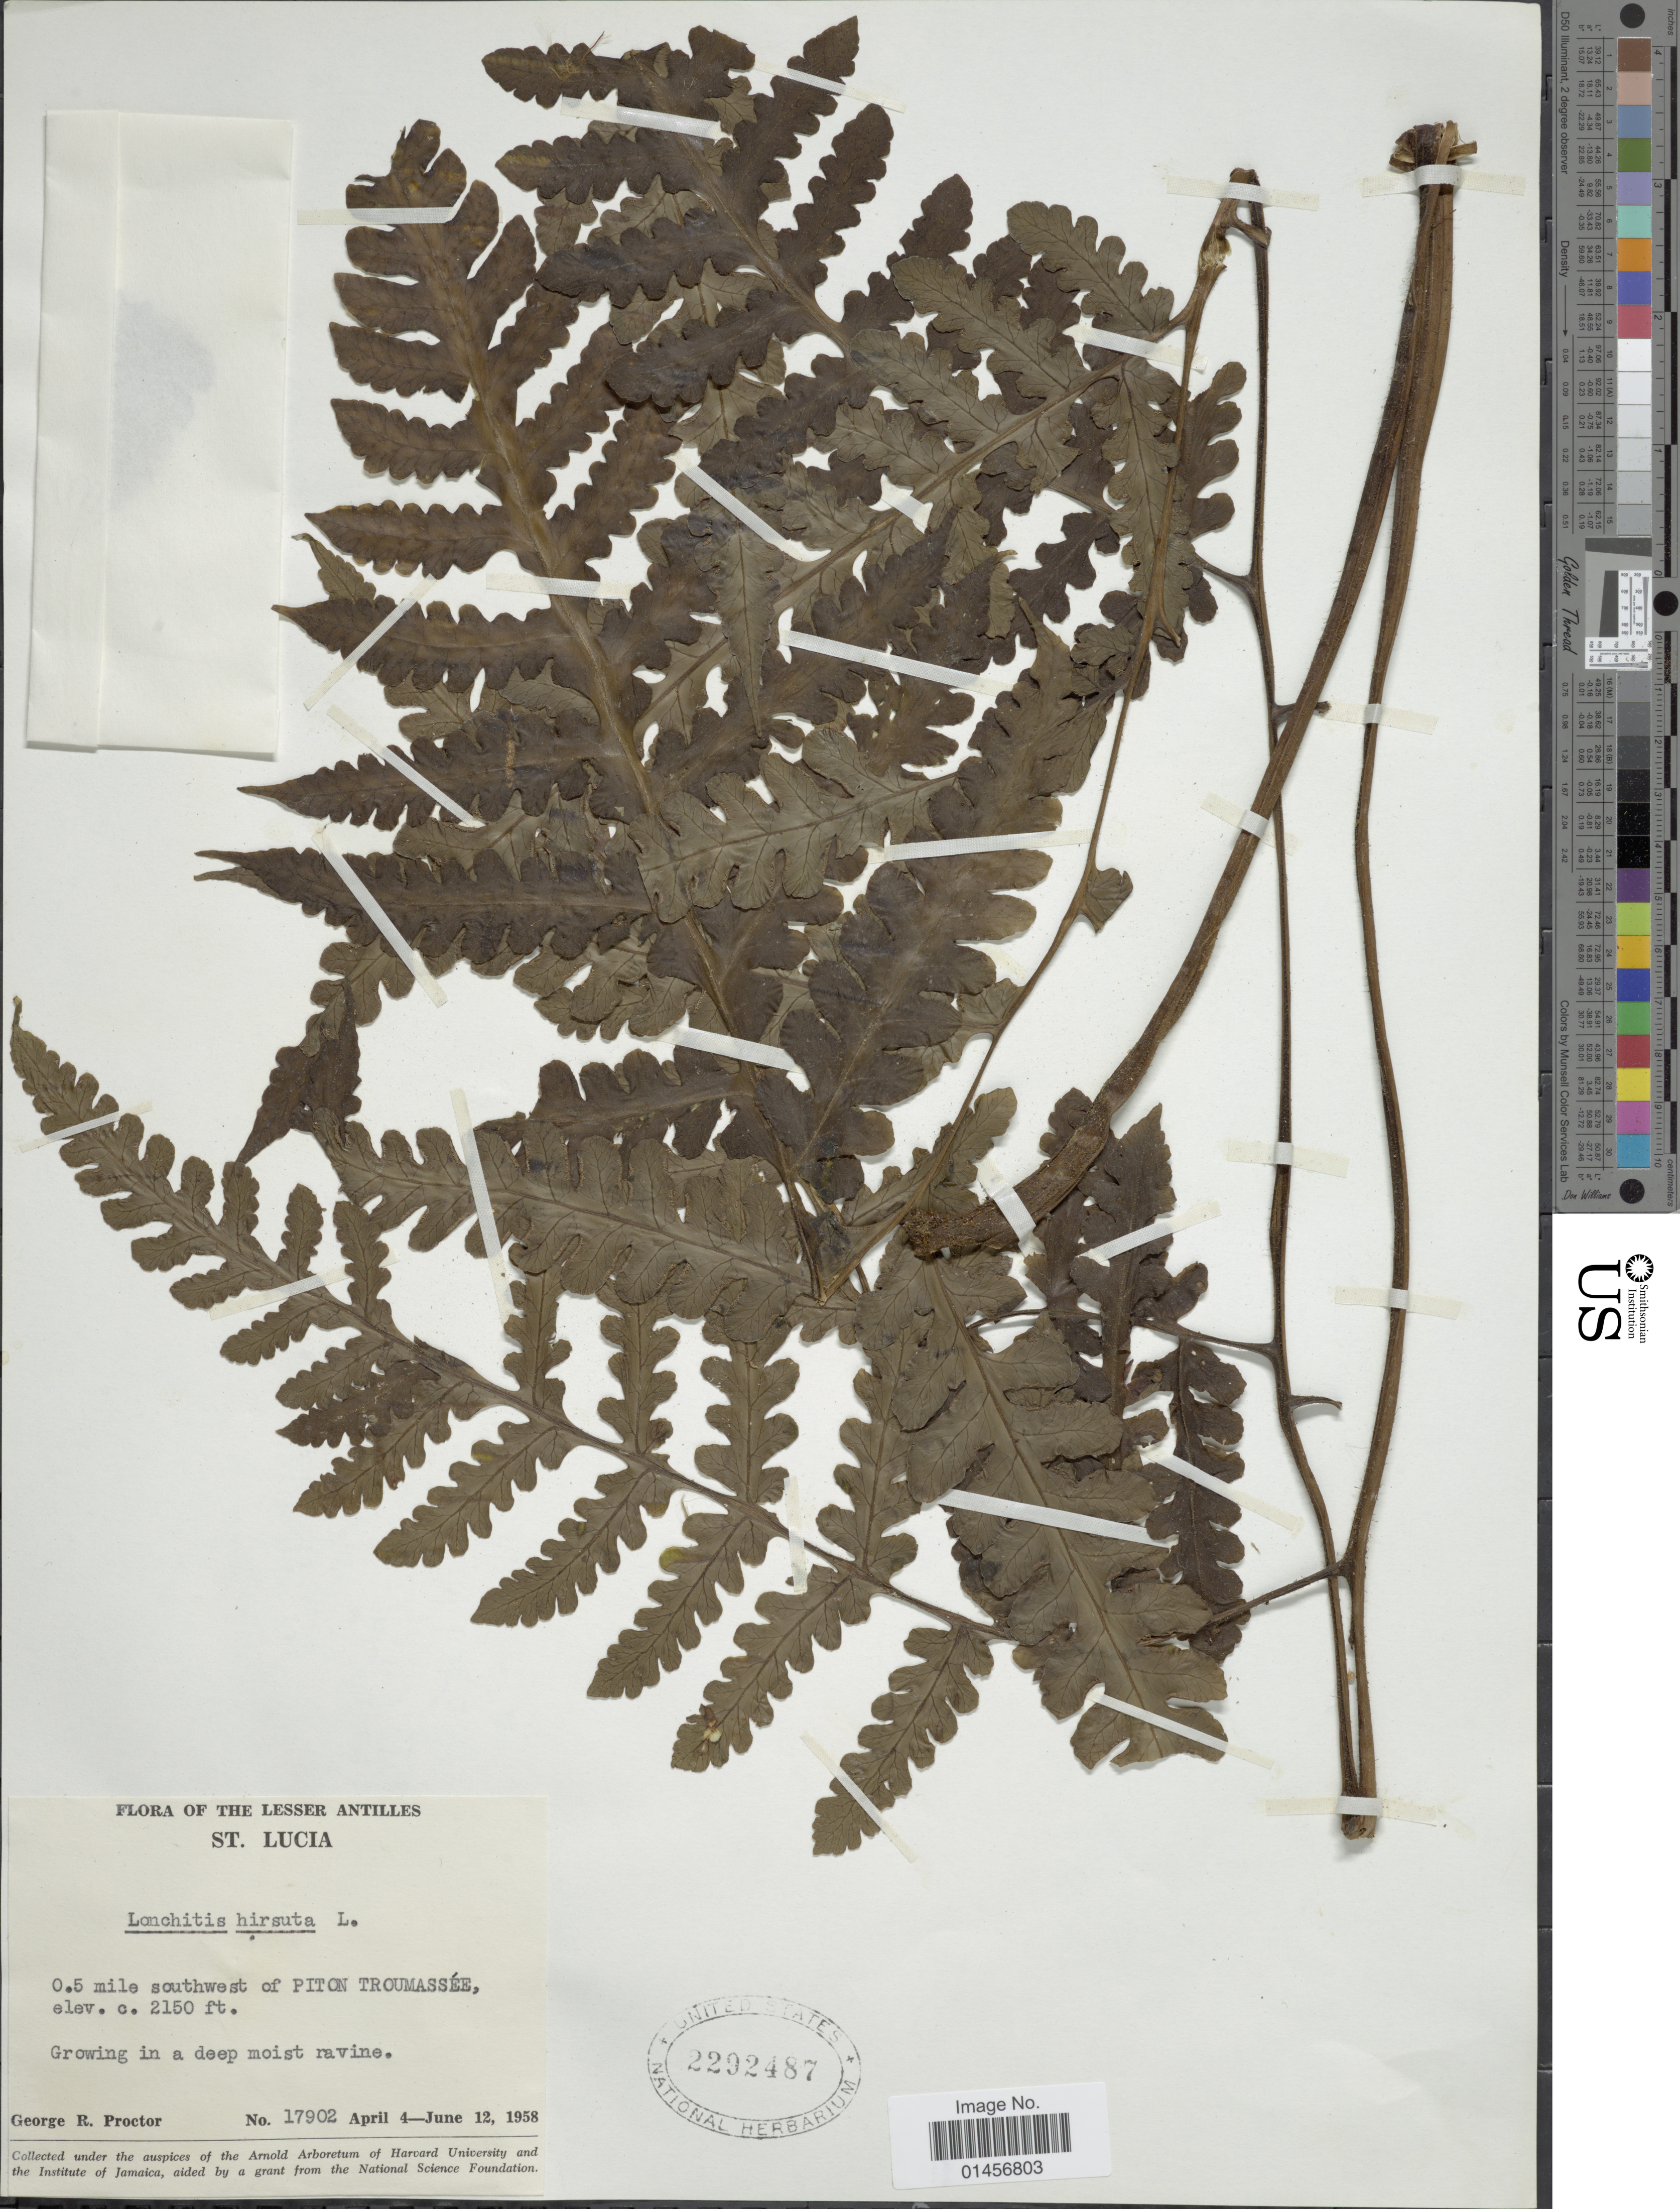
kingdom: Plantae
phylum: Tracheophyta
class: Polypodiopsida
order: Polypodiales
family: Lonchitidaceae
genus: Lonchitis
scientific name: Lonchitis hirsuta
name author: L.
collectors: G. R. Proctor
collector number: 17902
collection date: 1958-04-04/1958-06-12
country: St. Lucia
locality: Lesser Antilles, 0.5 mile southwest of Piton Troumossee.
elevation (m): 655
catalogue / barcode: US 2292487